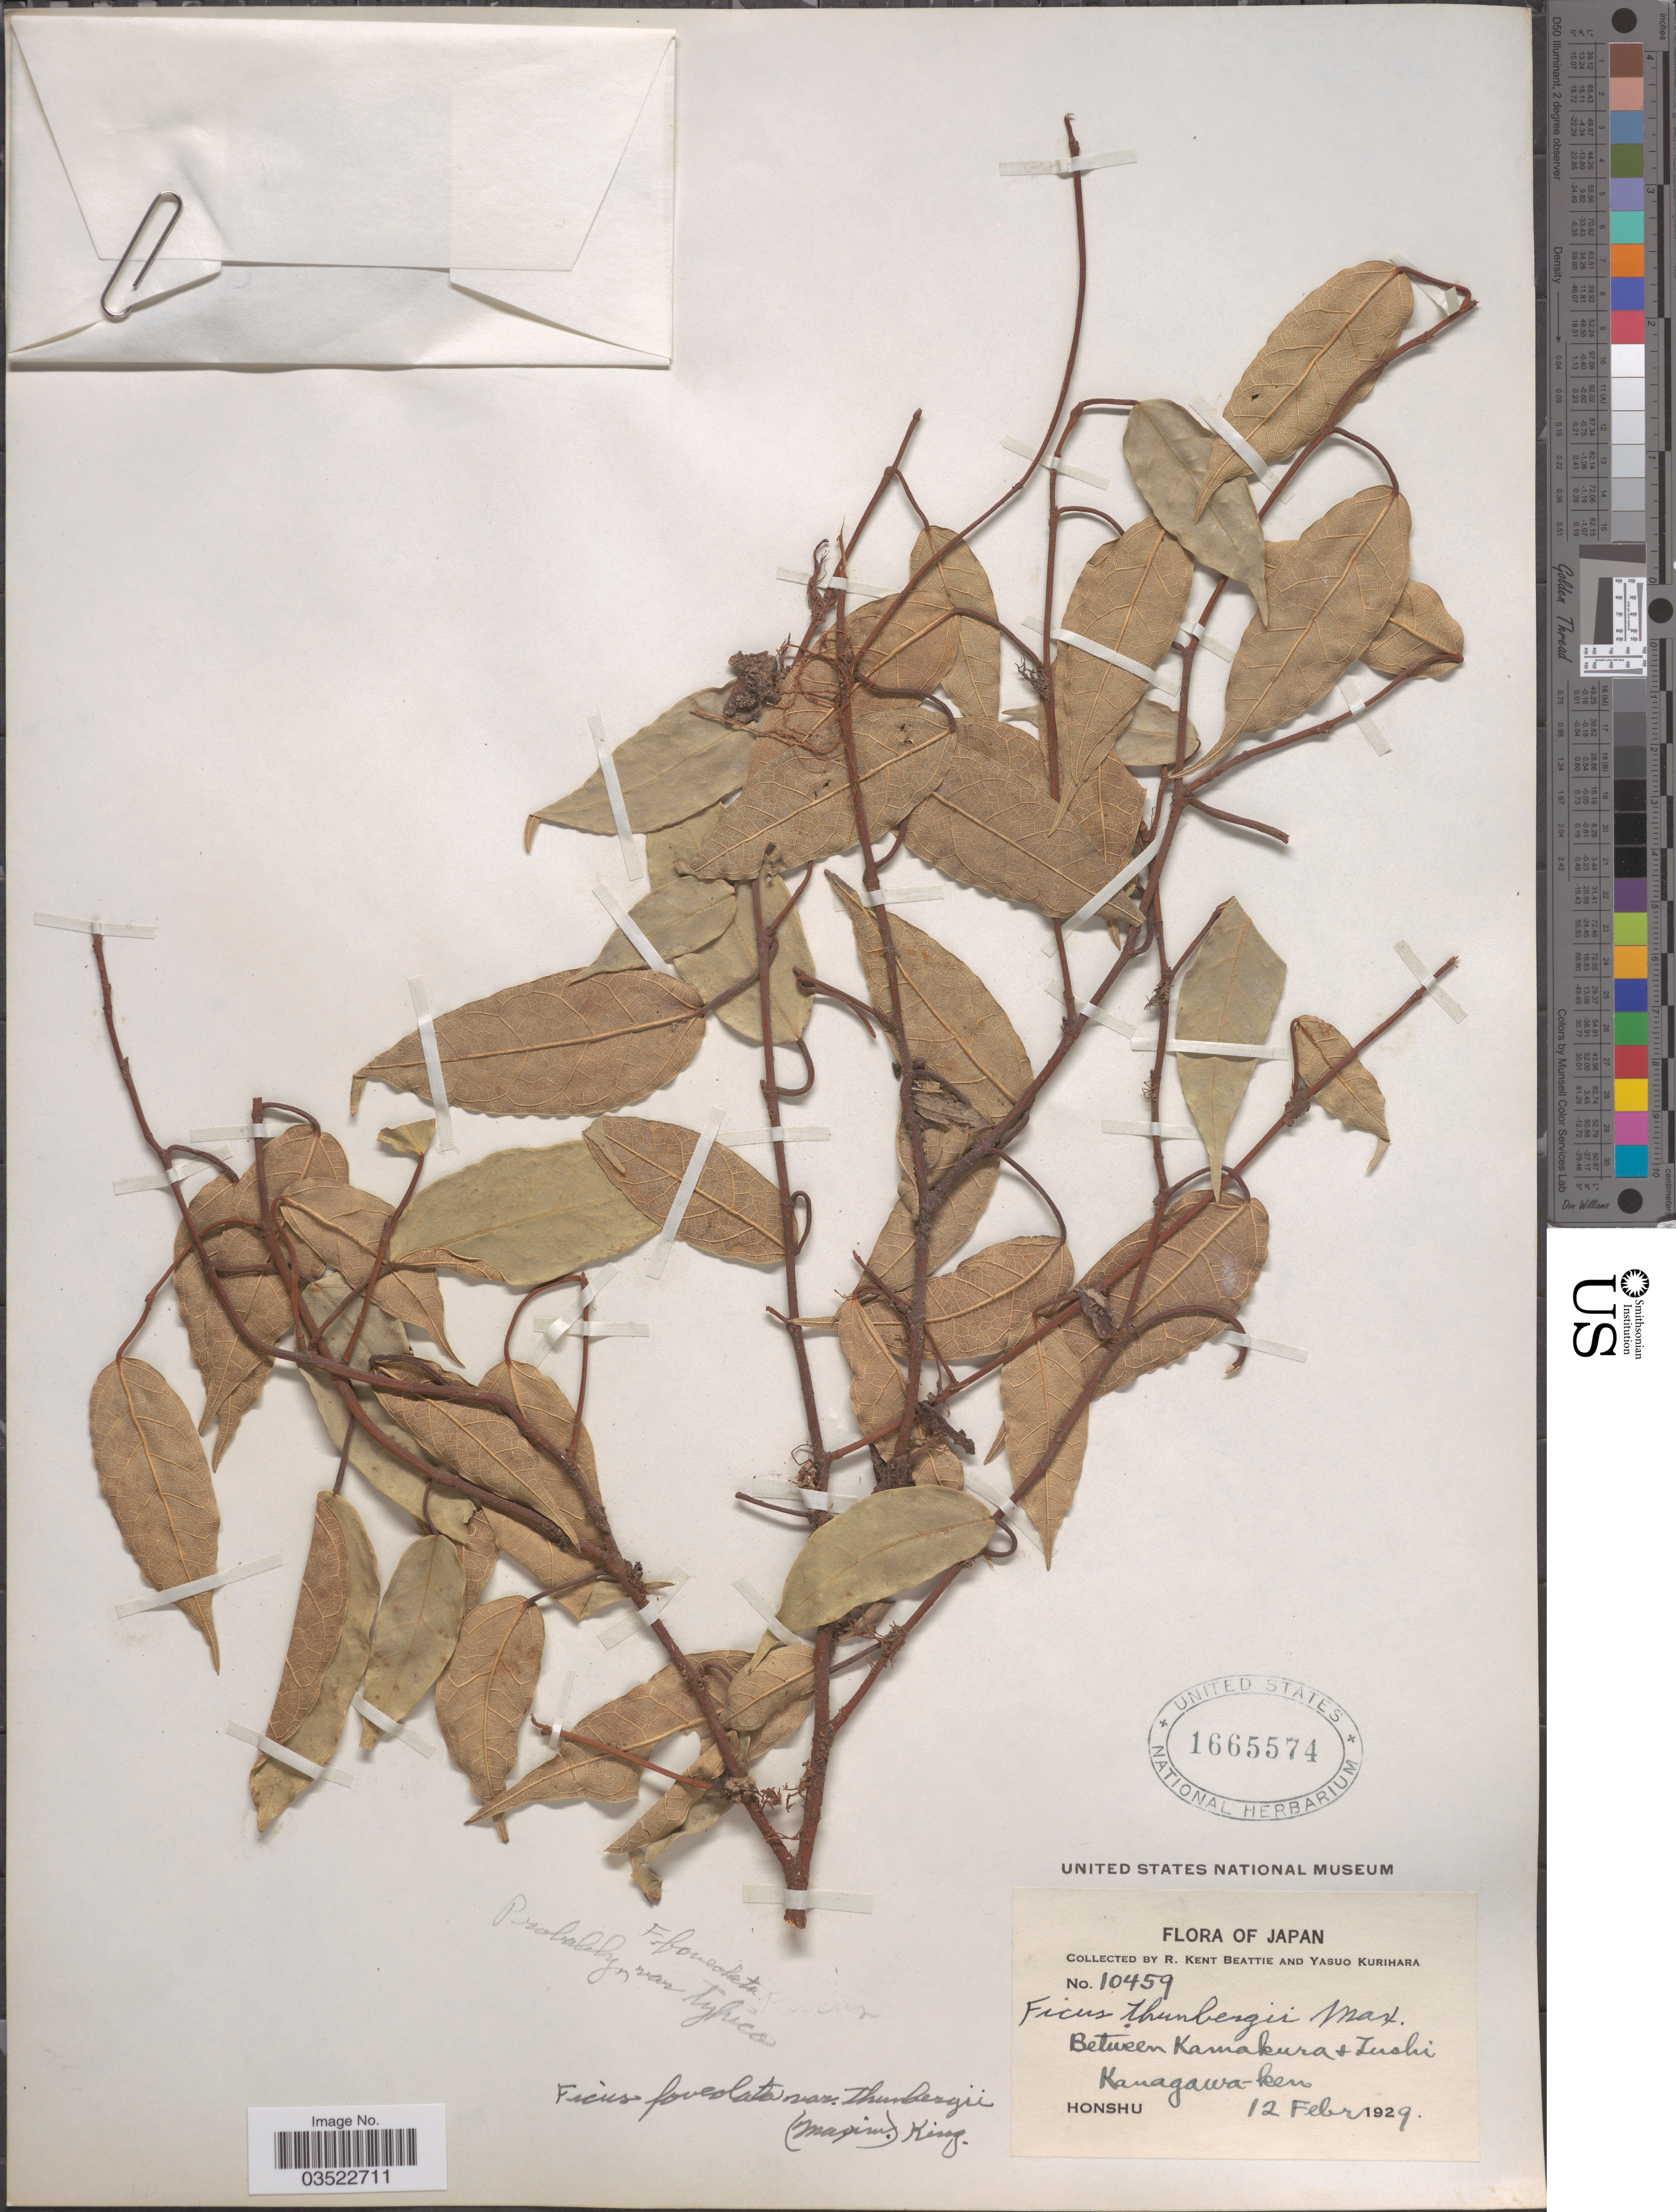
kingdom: Plantae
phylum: Tracheophyta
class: Magnoliopsida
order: Rosales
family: Moraceae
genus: Ficus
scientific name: Ficus sarmentosa var. thunbergii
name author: (Maxim.) Corner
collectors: R. K. Beattie & Y. Kurihara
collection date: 1929-02-12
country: Japan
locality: Between Kamakura & Lushi. Kanagawa-ken. Honshu.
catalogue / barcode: US 1665574